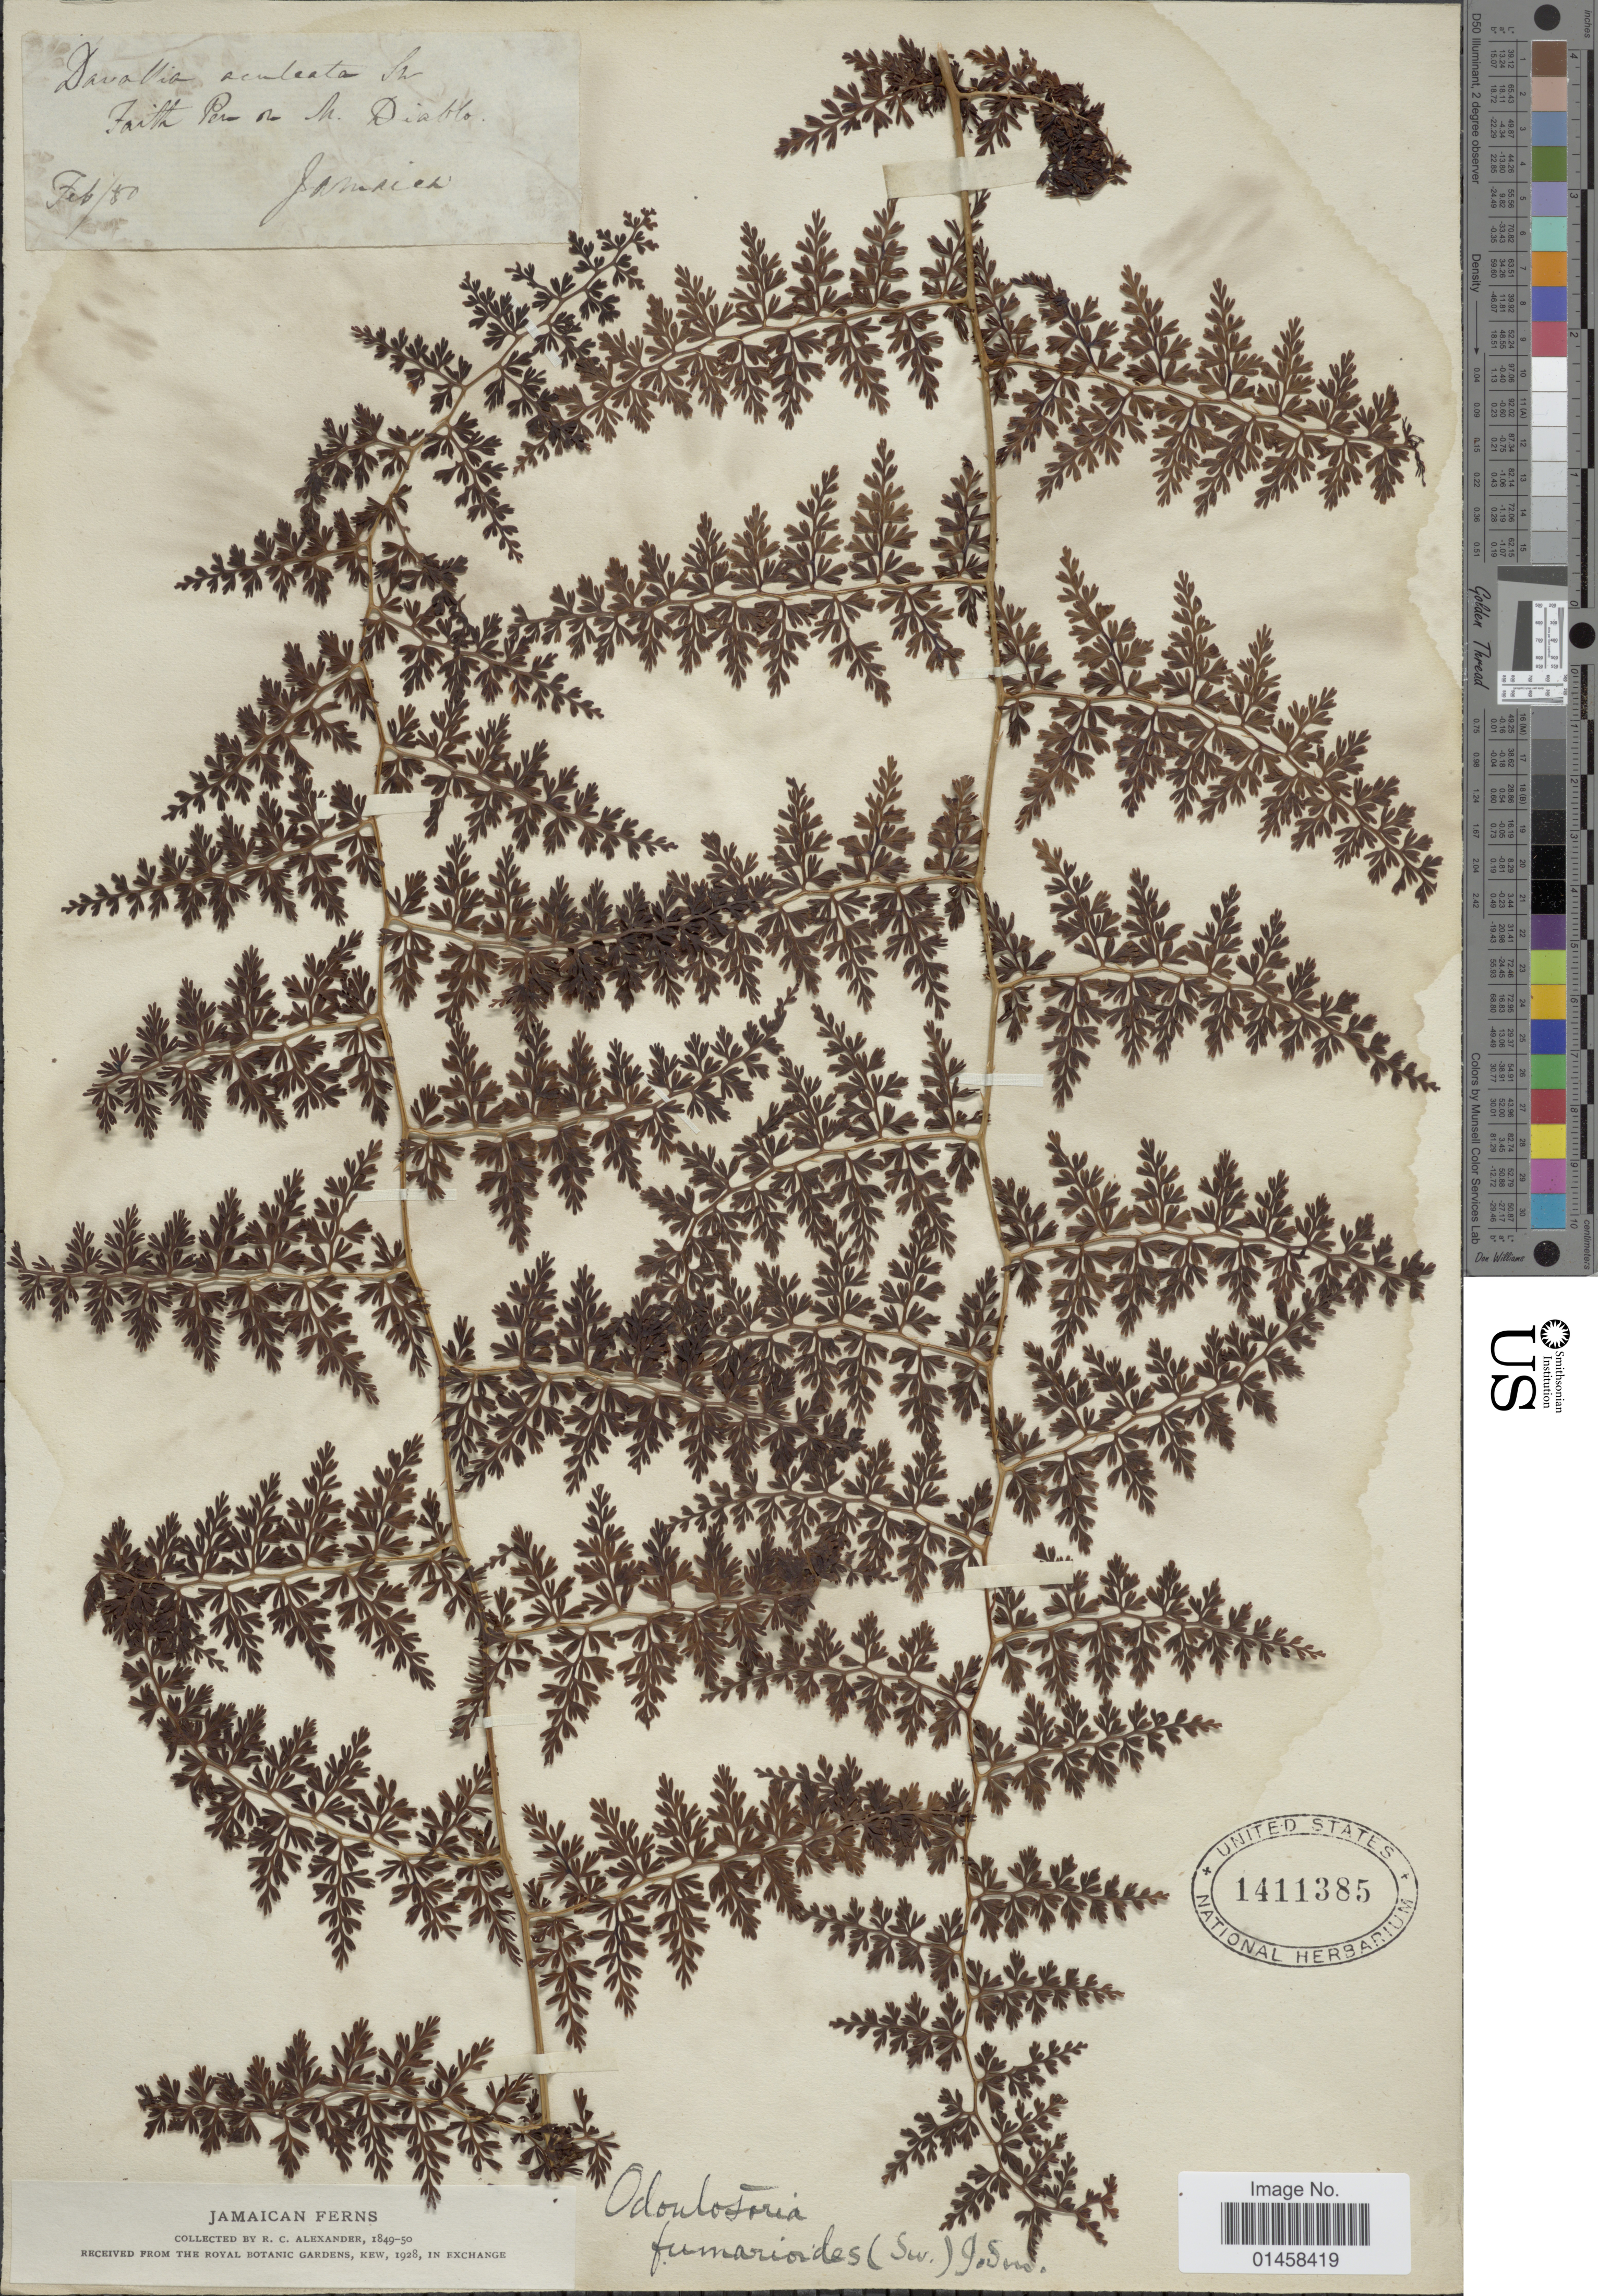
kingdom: Plantae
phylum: Tracheophyta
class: Polypodiopsida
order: Polypodiales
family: Lindsaeaceae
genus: Odontosoria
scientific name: Odontosoria fumarioides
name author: (Sw.) J. Sm.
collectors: R. C. Alexander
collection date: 1850-02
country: Jamaica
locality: Faith Prov. on M. Diablo [interpreted]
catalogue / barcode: US 1411385